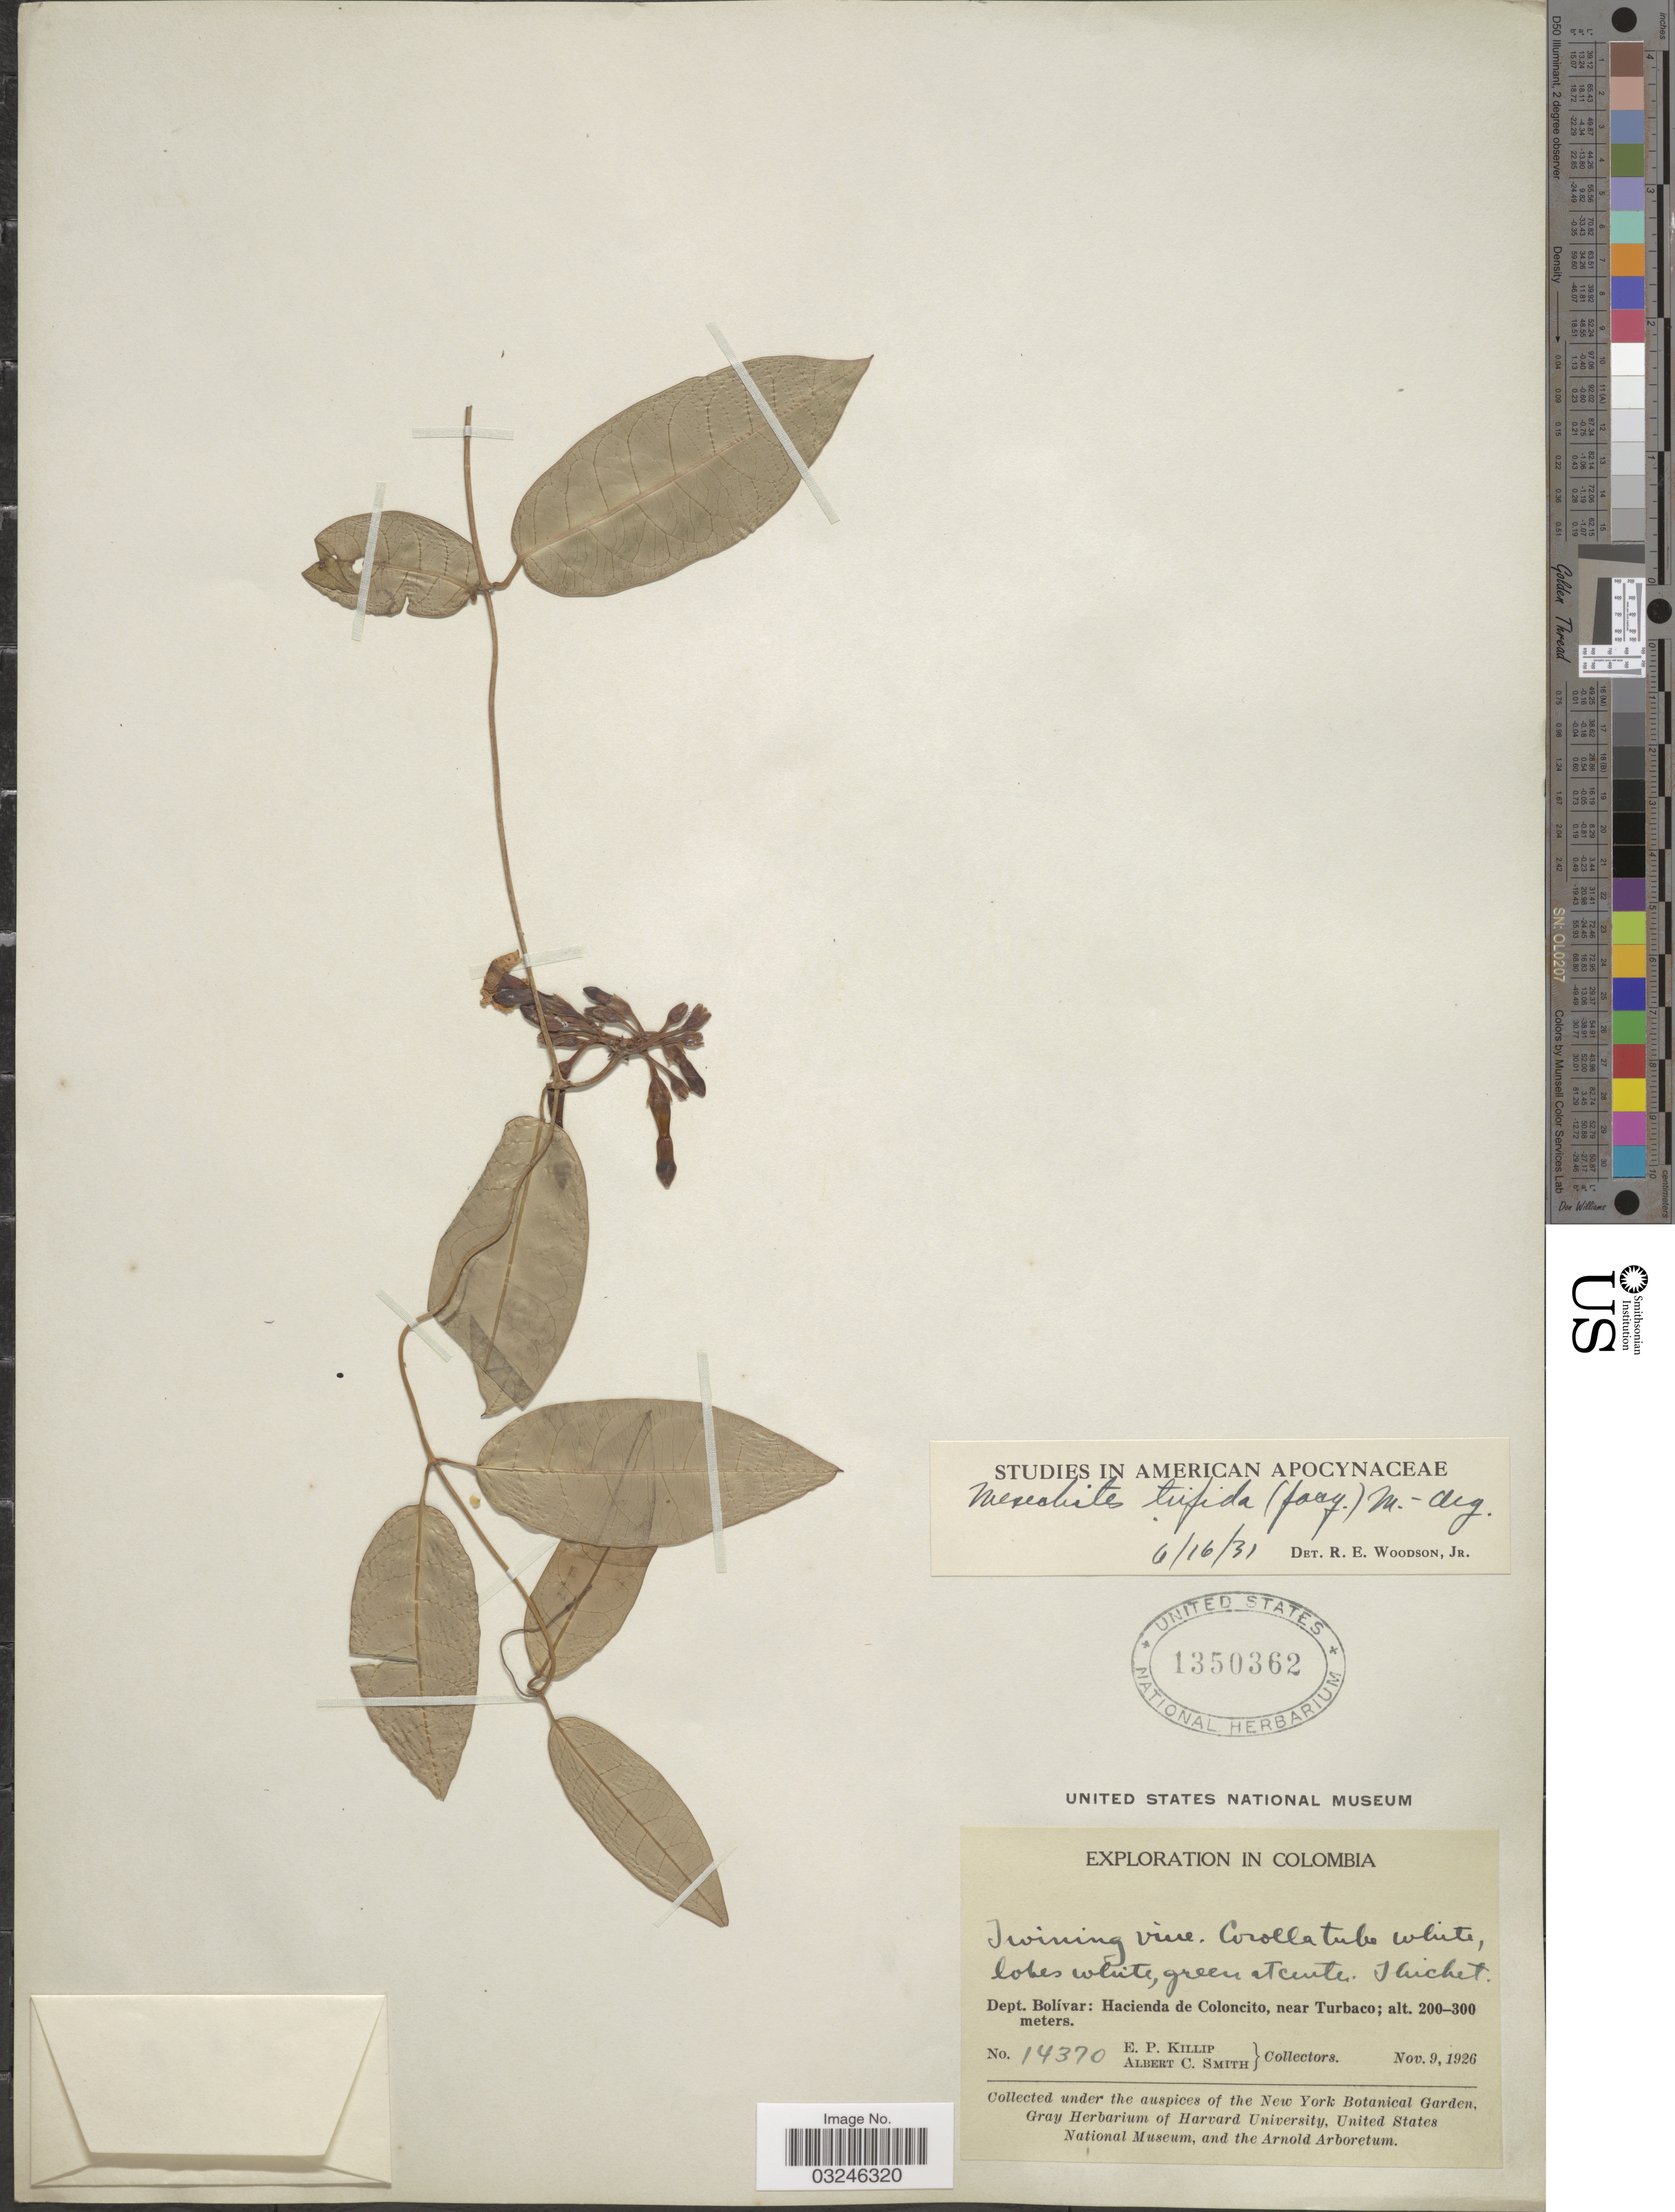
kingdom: Plantae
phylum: Tracheophyta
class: Magnoliopsida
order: Gentianales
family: Apocynaceae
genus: Mesechites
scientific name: Mesechites trifidus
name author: (Jacq.) Müll. Arg.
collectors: E. P. Killip & A. C. Smith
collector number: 14370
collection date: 1926-11-09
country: Colombia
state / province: Bolívar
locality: Dept. Bolívar: Hacienda de Coloncito, near Turbaco.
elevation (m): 200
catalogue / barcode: US 1350362